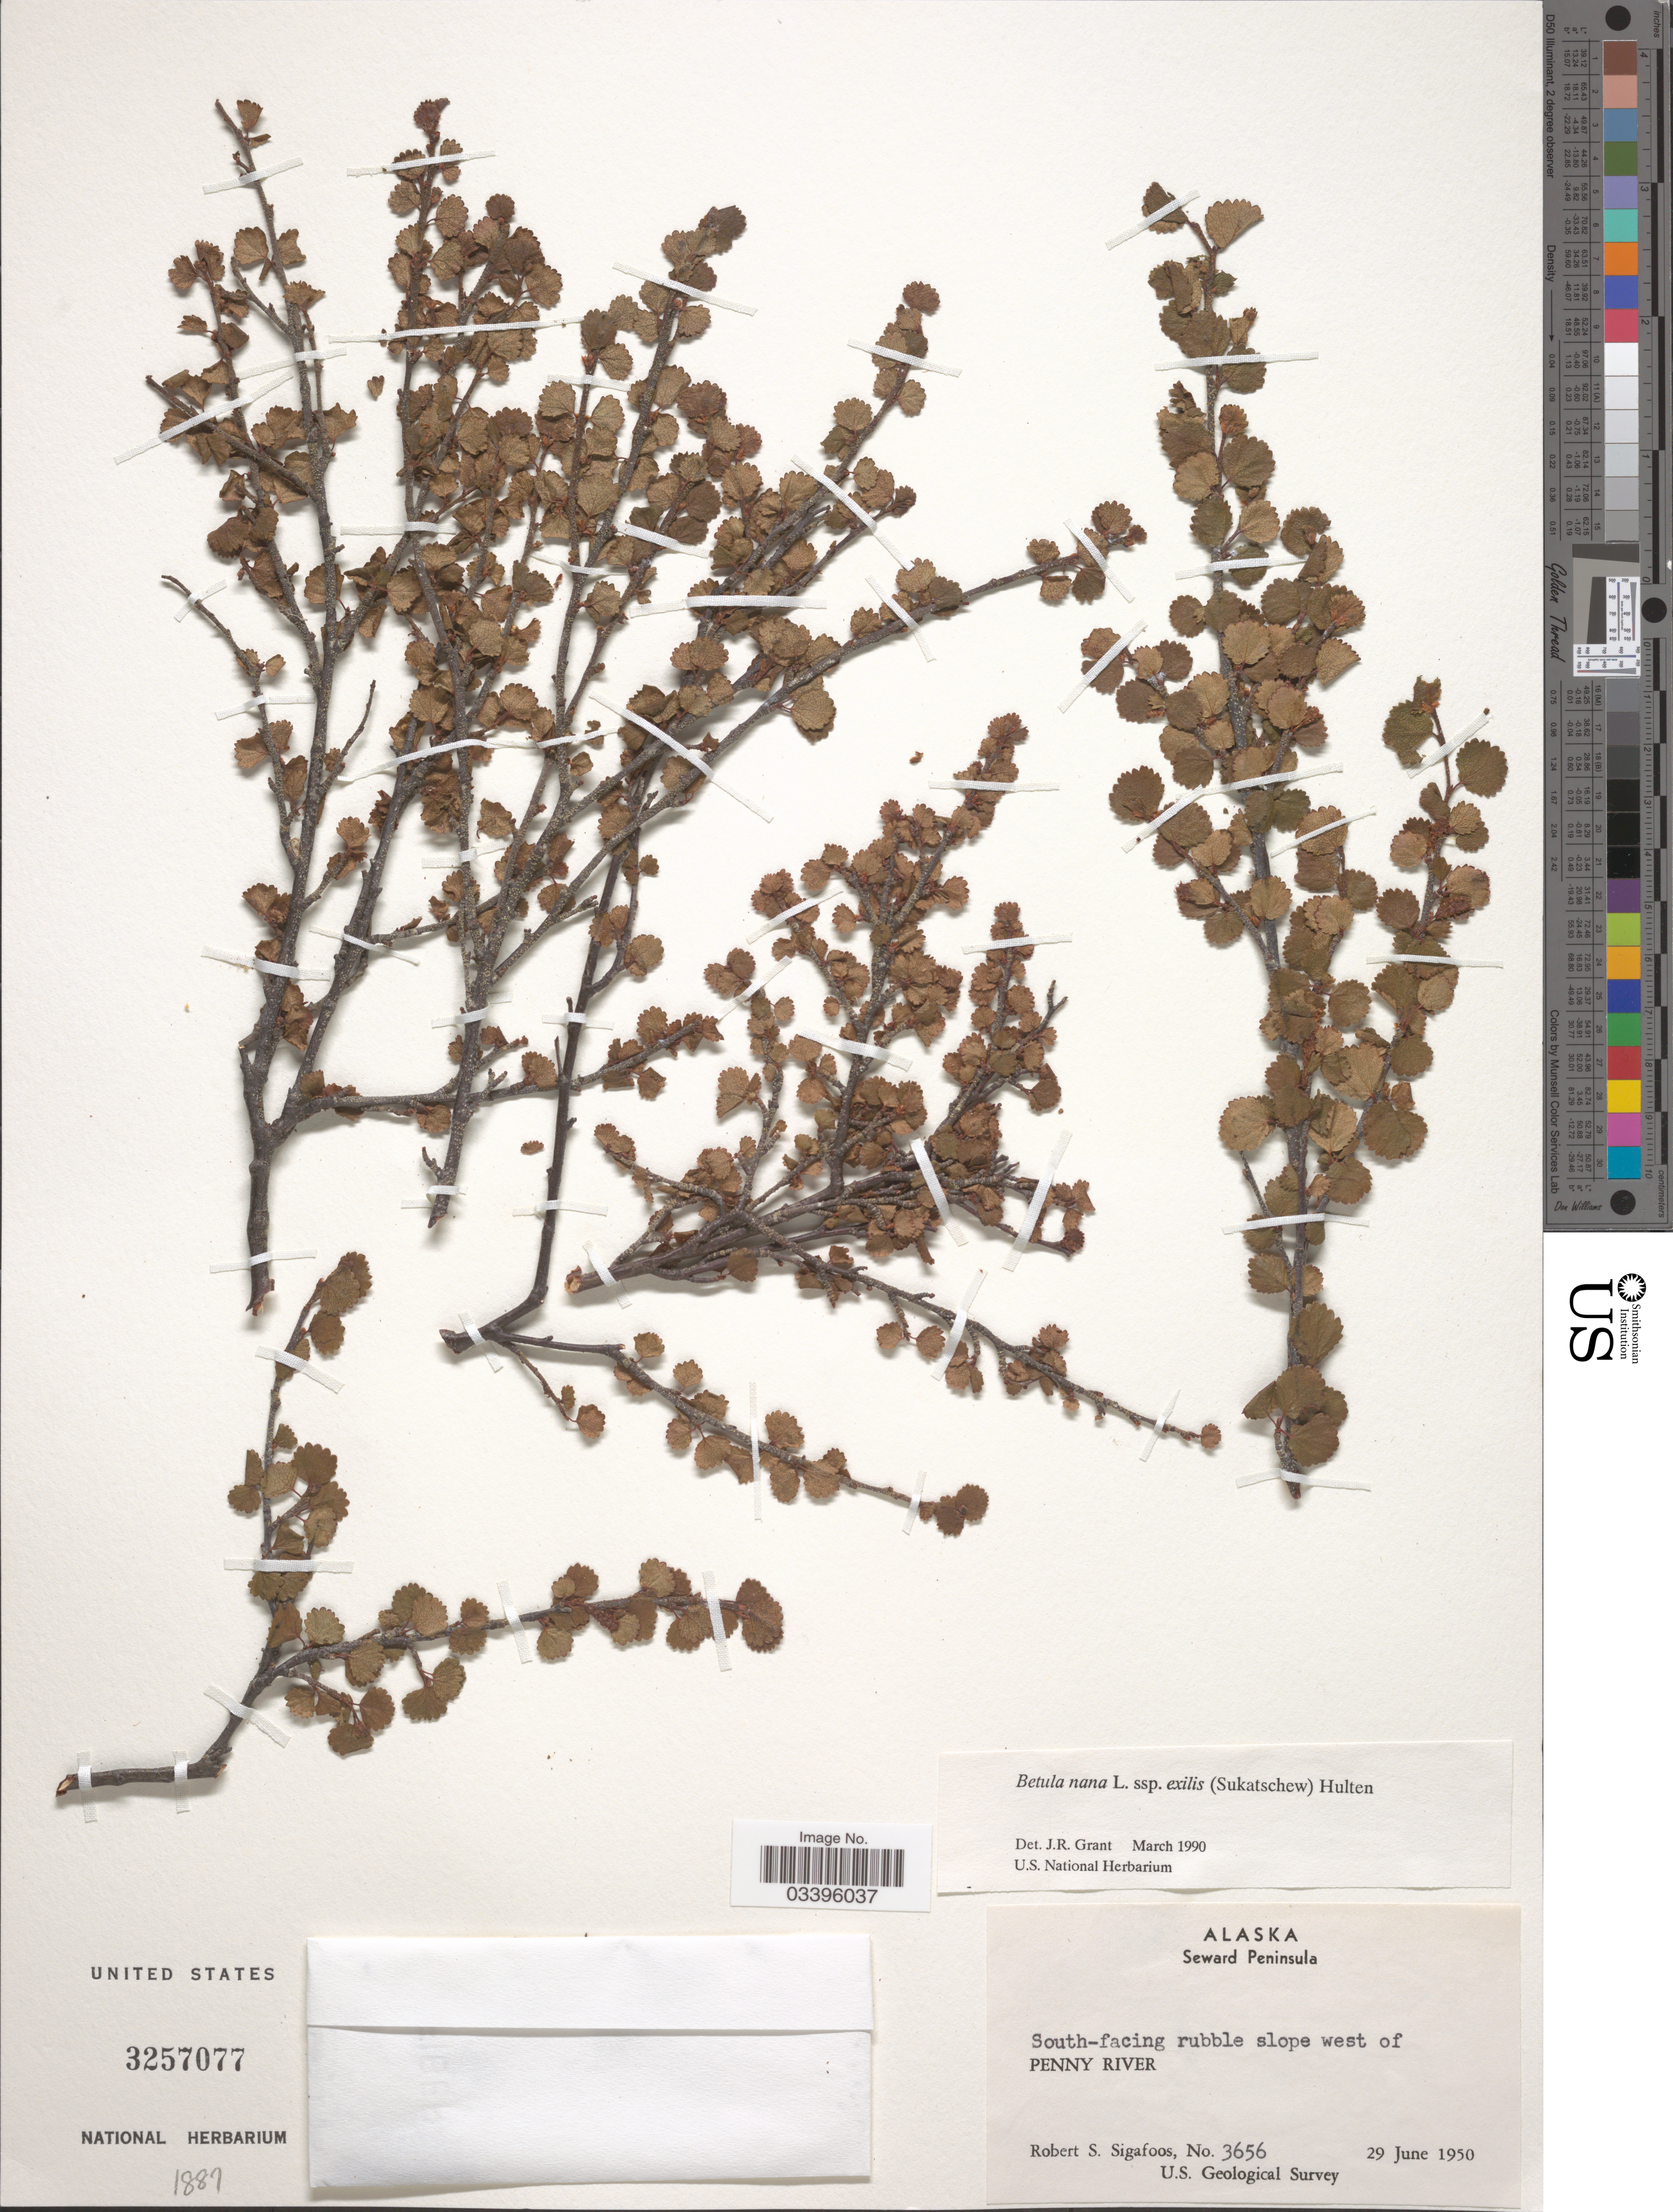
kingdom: Plantae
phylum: Tracheophyta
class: Magnoliopsida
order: Fagales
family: Betulaceae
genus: Betula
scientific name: Betula nana subsp. exilis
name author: L.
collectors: R. Sigafoos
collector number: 3656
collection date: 1950-06-29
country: United States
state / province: Alaska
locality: Seward Peninsula. South-facing rubble slope west of Penny River.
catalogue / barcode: US 3257077